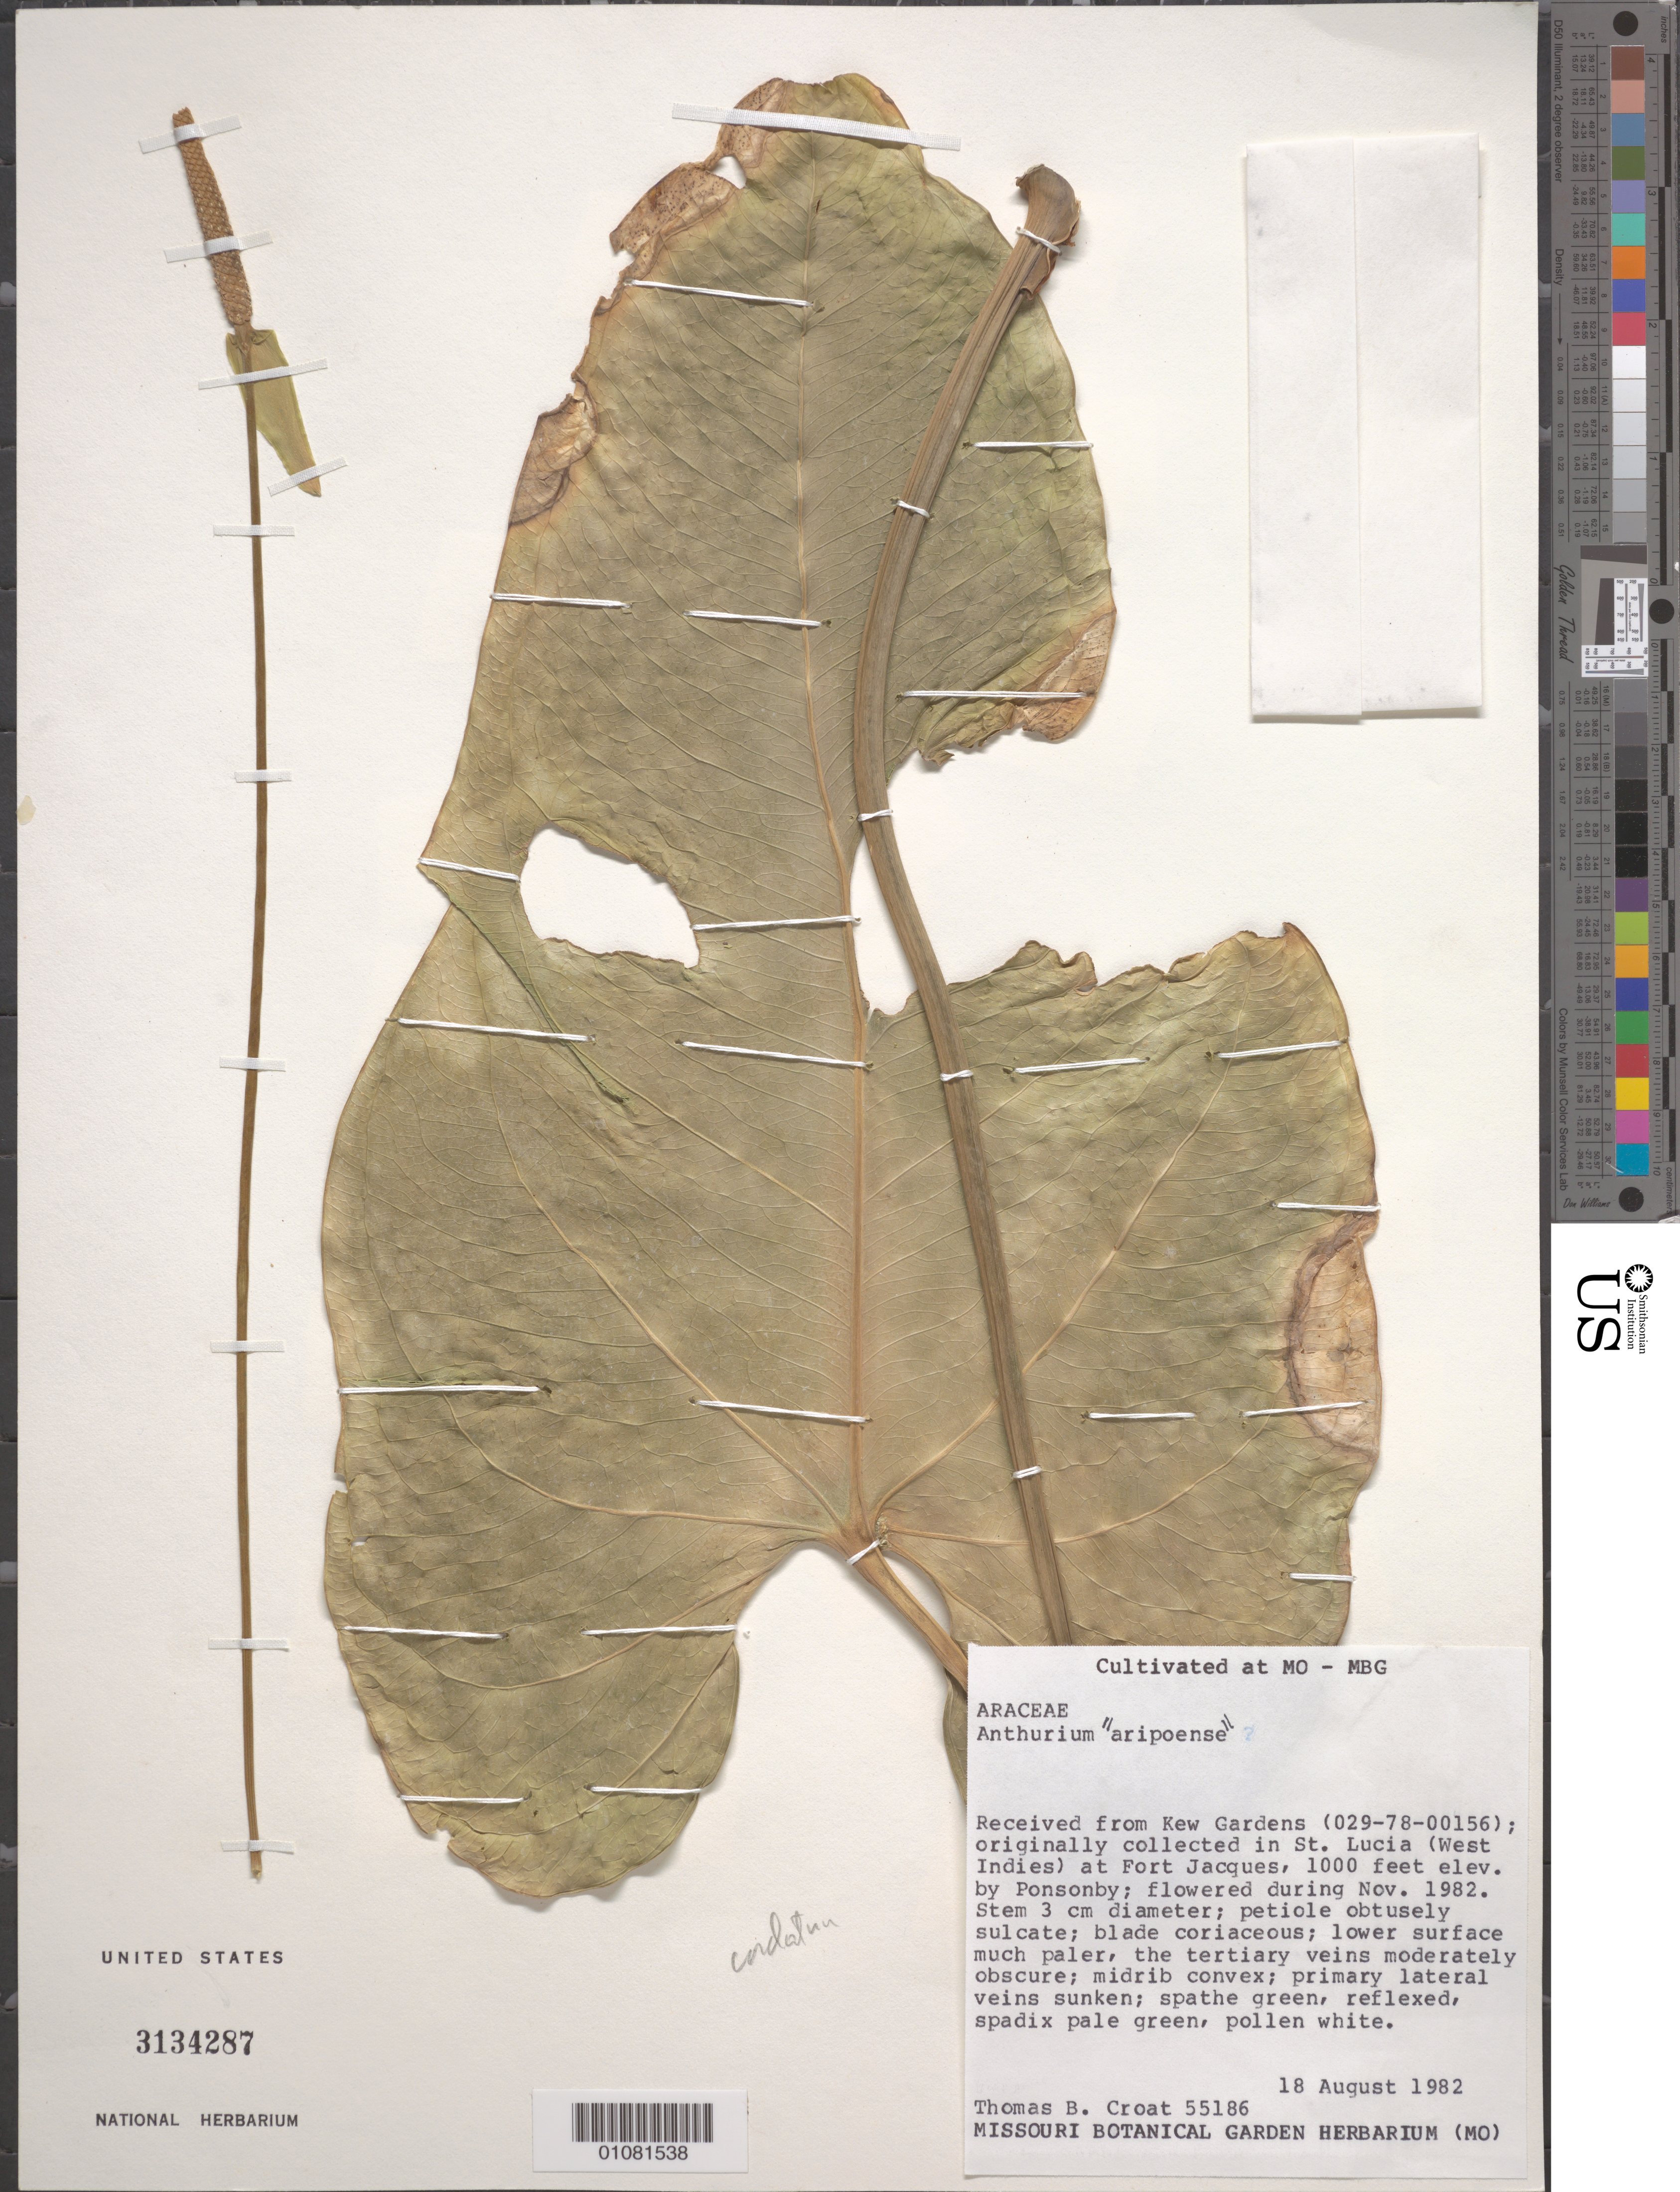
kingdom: Plantae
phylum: Tracheophyta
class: Liliopsida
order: Alismatales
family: Araceae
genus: Anthurium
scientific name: Anthurium aripoense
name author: N.E. Br.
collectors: T. B. Croat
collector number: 55186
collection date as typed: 18 Aug 1982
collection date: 1982-08-18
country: St. Lucia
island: St. Lucia I.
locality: Fort Jacques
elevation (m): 305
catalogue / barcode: US 3134287